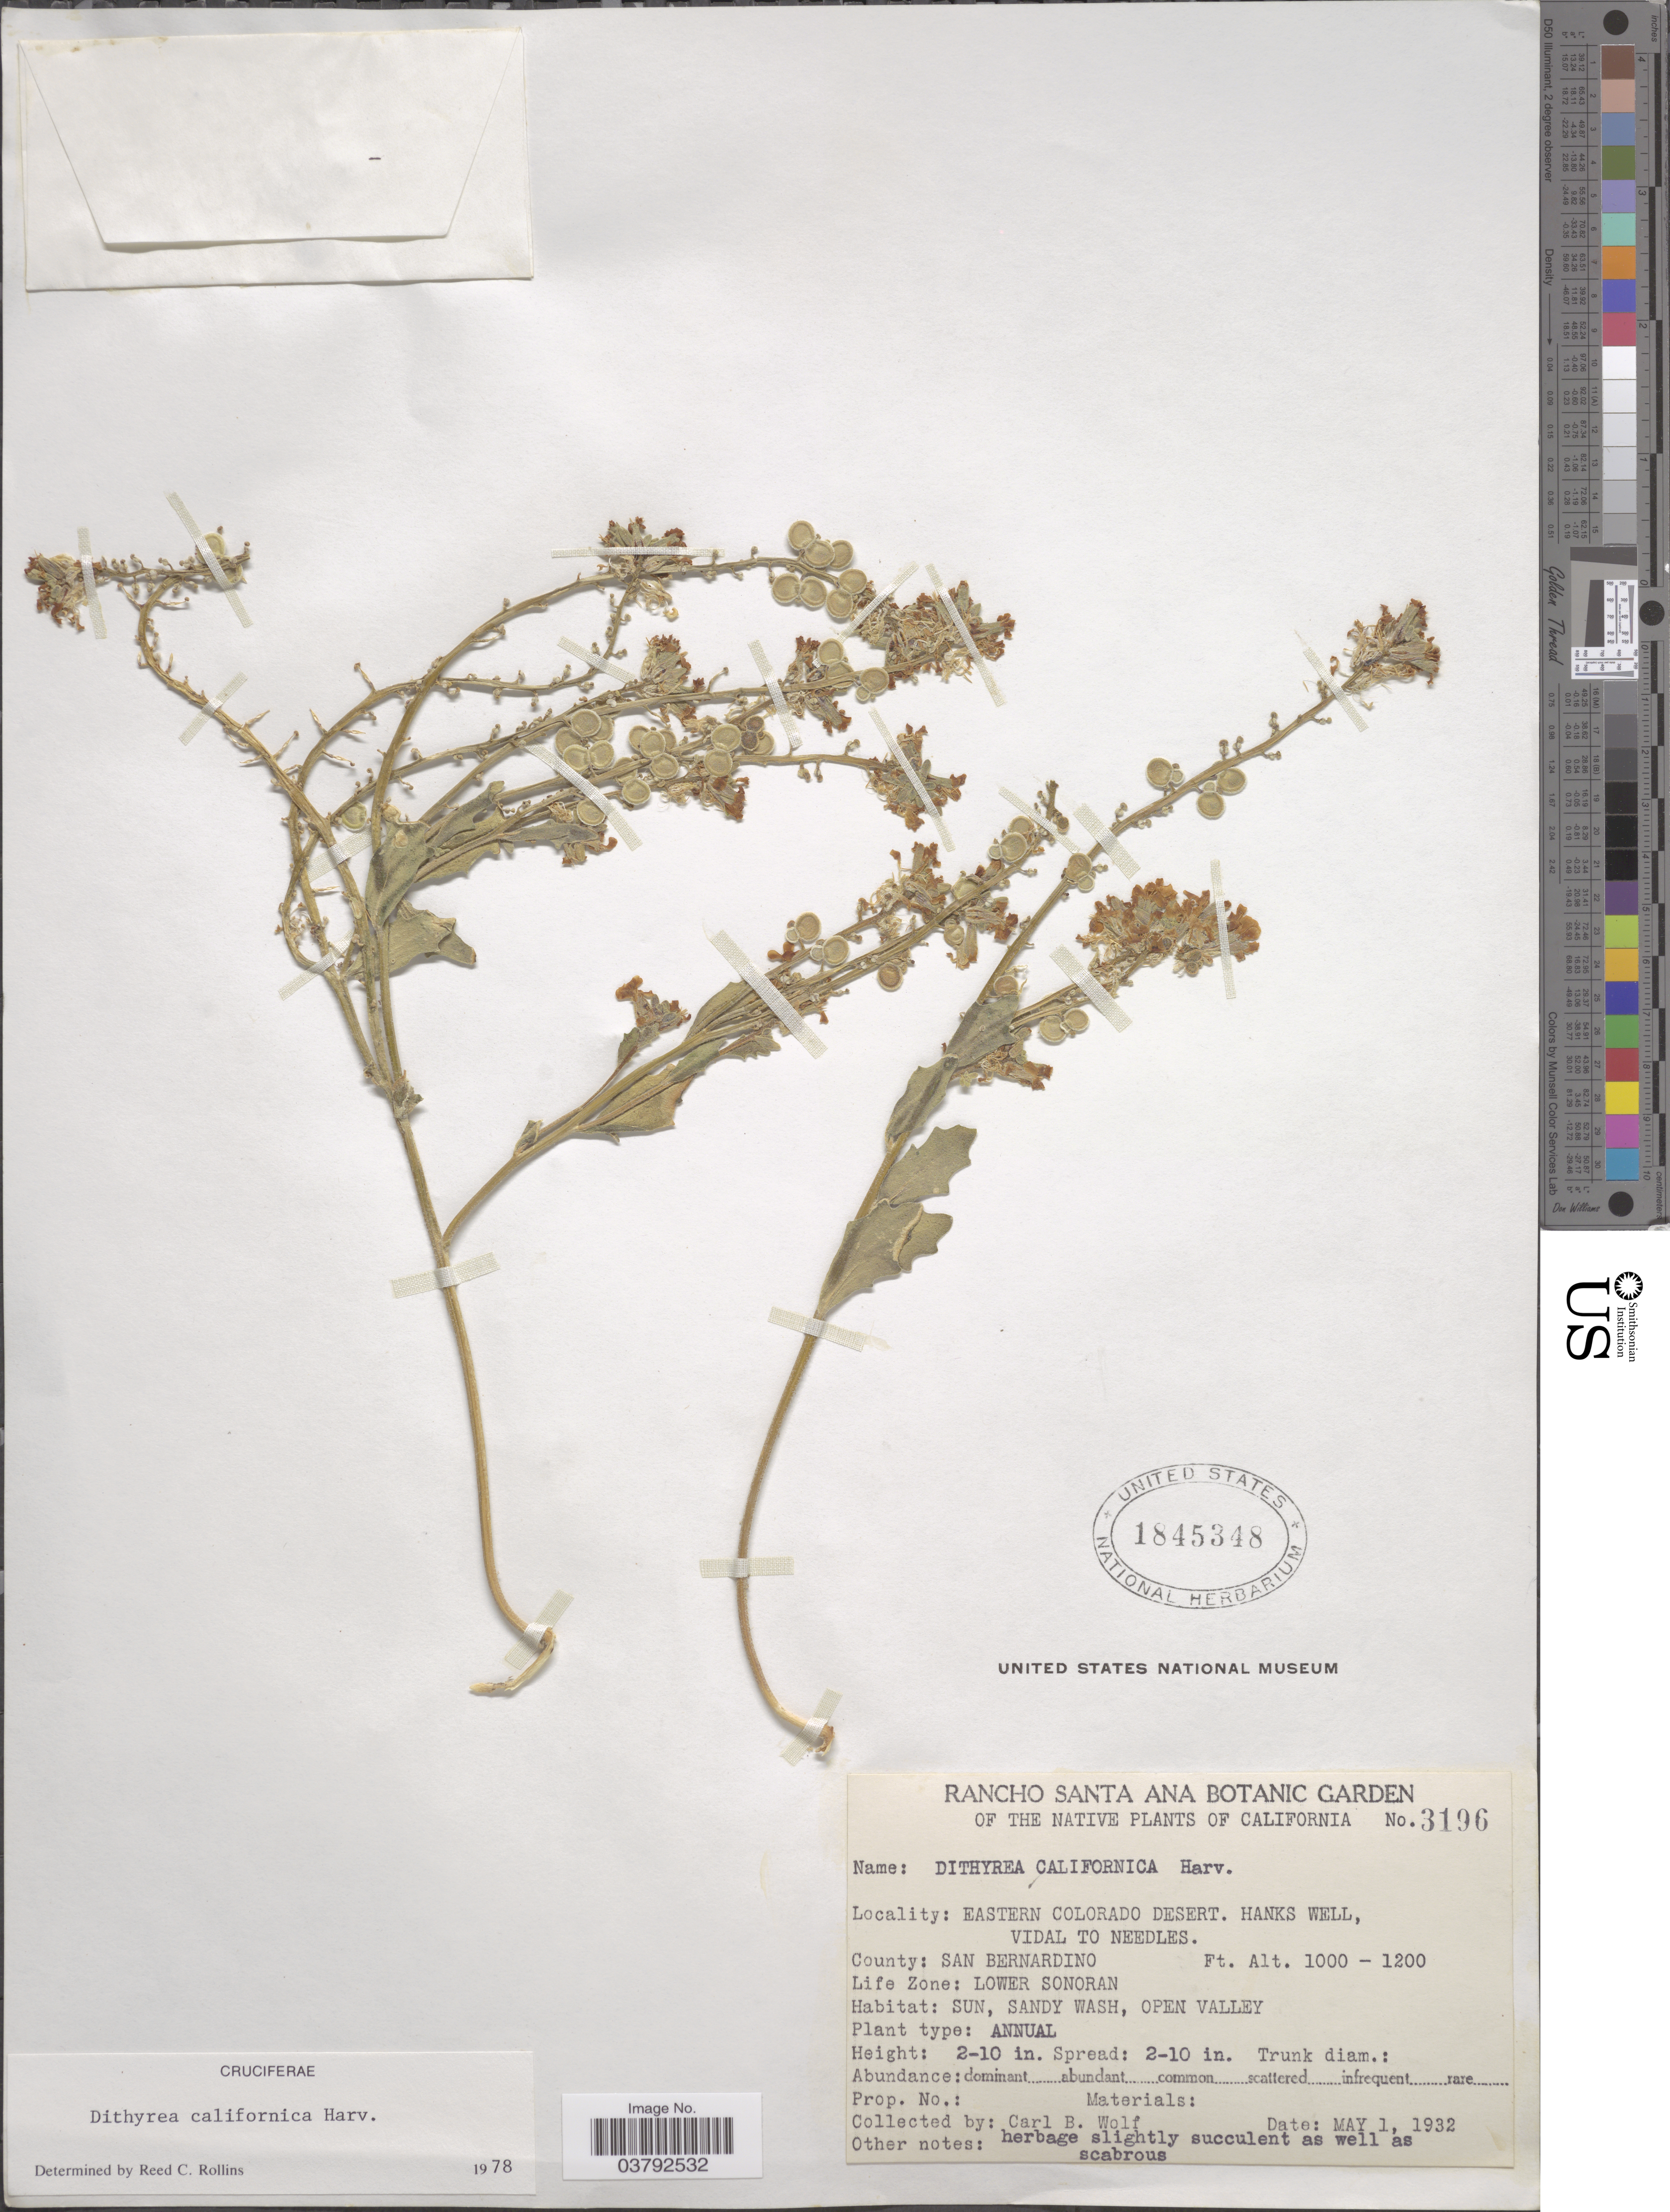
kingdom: Plantae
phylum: Tracheophyta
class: Magnoliopsida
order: Brassicales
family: Brassicaceae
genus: Dithyrea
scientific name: Dithyrea californica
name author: Harv.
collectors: C. B. Wolf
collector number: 3196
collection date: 1932-05-01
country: United States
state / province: California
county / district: San Bernardino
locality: Eastern Colorado Desert. Hanks Well, Vidal to Needles. County: San Bernardino. Life Zone: Lower Sonoran.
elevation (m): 305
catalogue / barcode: US 1845348